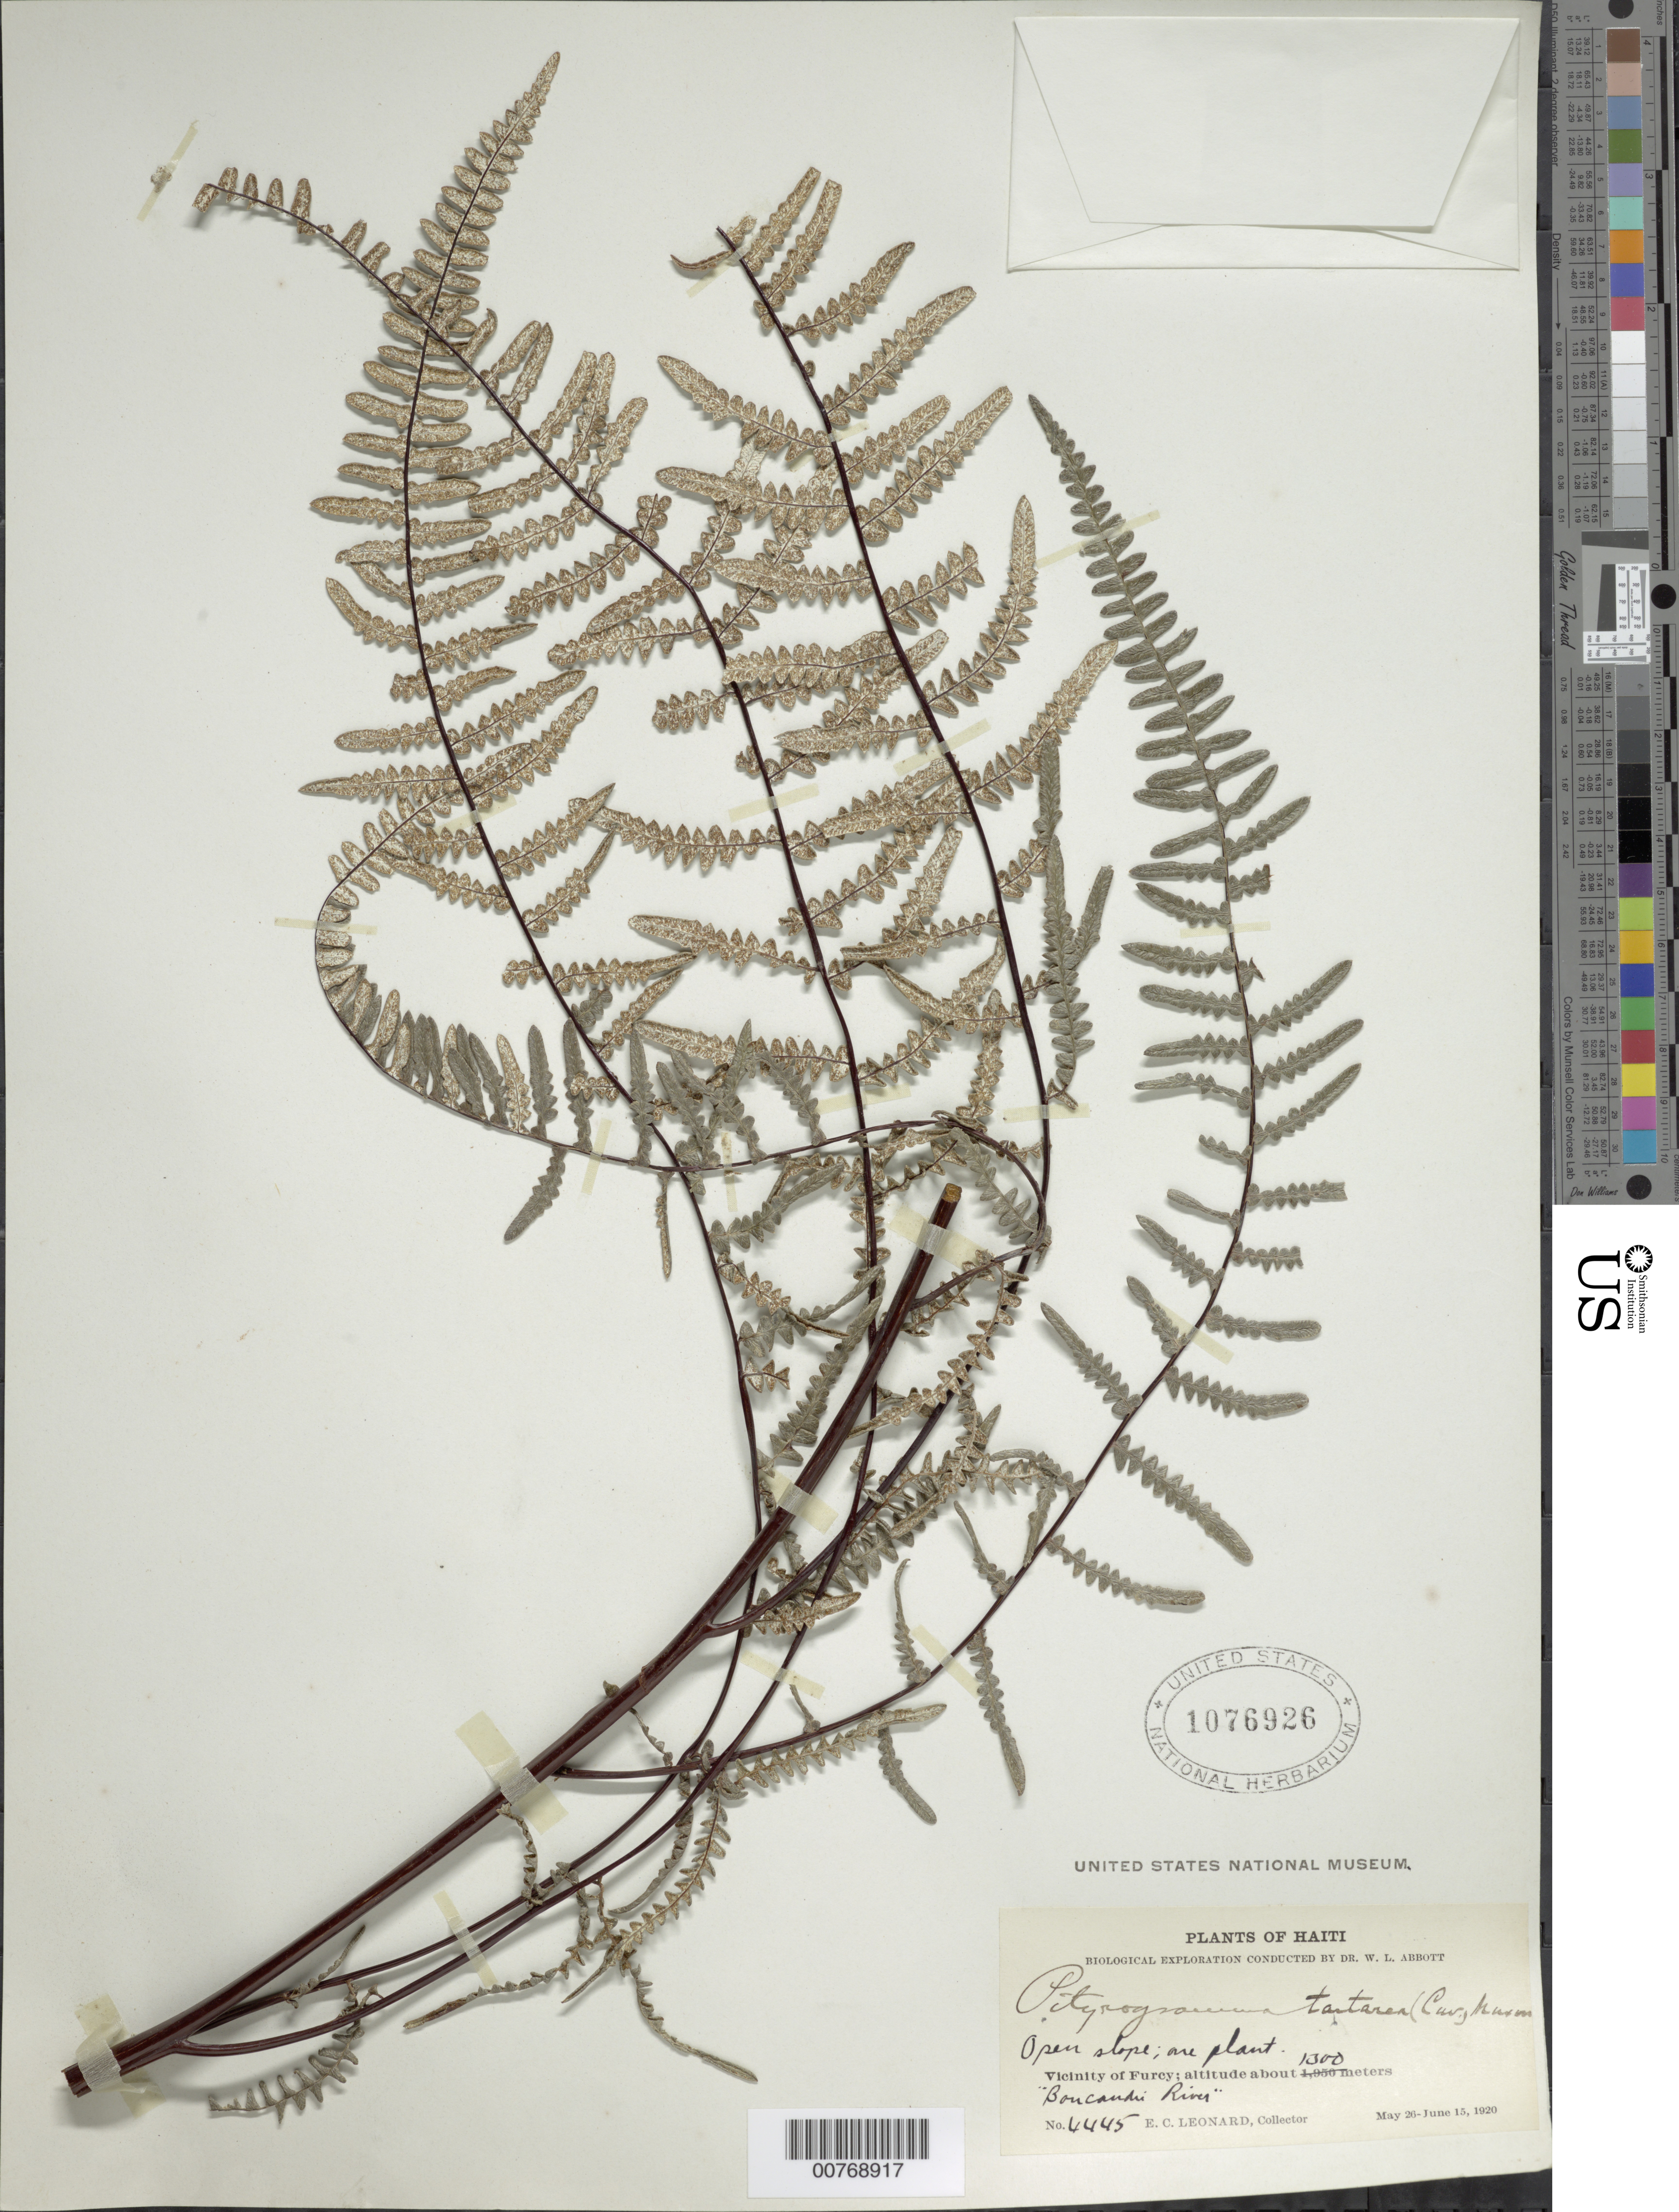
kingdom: Plantae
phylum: Tracheophyta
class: Polypodiopsida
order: Polypodiales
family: Pteridaceae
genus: Pityrogramma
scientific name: Pityrogramma ebenea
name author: (L.) Proctor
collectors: E. C. Leonard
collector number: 4445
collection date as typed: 26 May 1920 15 Jun 1920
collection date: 1920-05-26/1920-06-15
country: Haiti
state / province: Ouest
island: Hispaniola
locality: Vicinity of Furcy, Boncardi River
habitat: Open slopes, 1 plant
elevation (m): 1300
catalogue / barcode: US 1076926